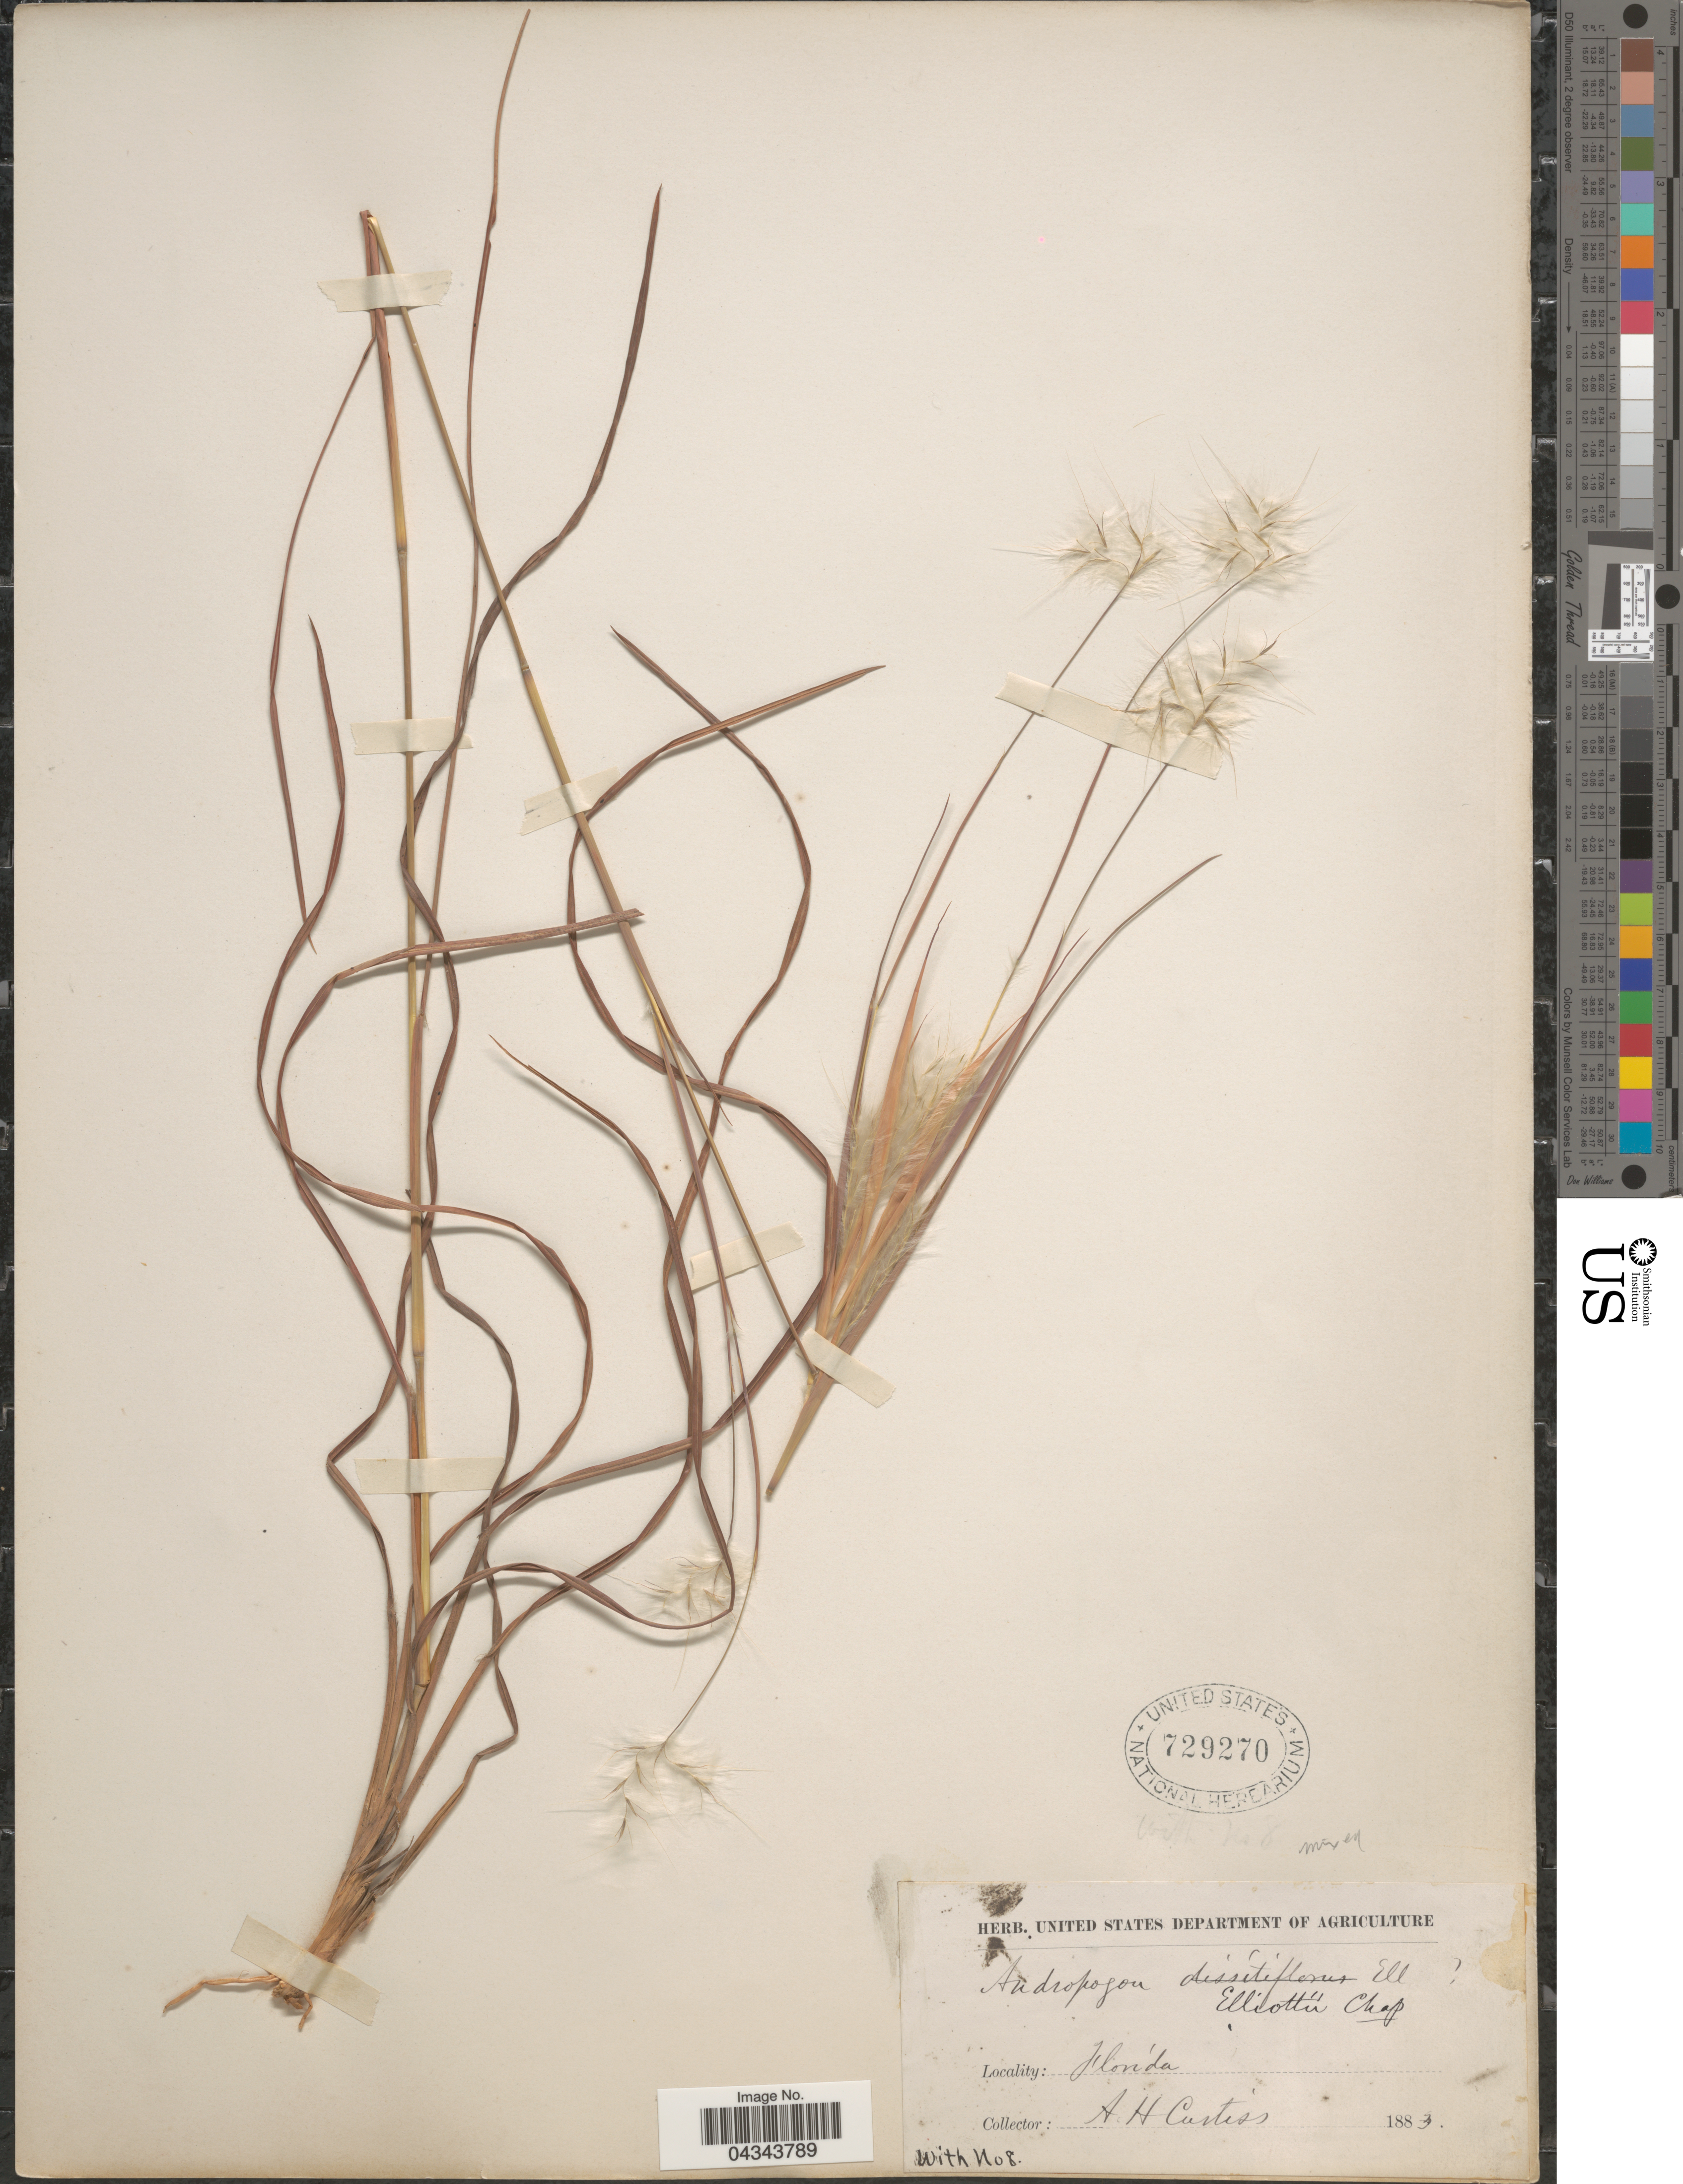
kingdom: Plantae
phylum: Tracheophyta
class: Liliopsida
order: Poales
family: Poaceae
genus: Andropogon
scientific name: Andropogon ternarius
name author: Michx.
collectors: A. H. Curtiss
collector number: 8?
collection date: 1883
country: United States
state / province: Florida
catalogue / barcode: US 729270